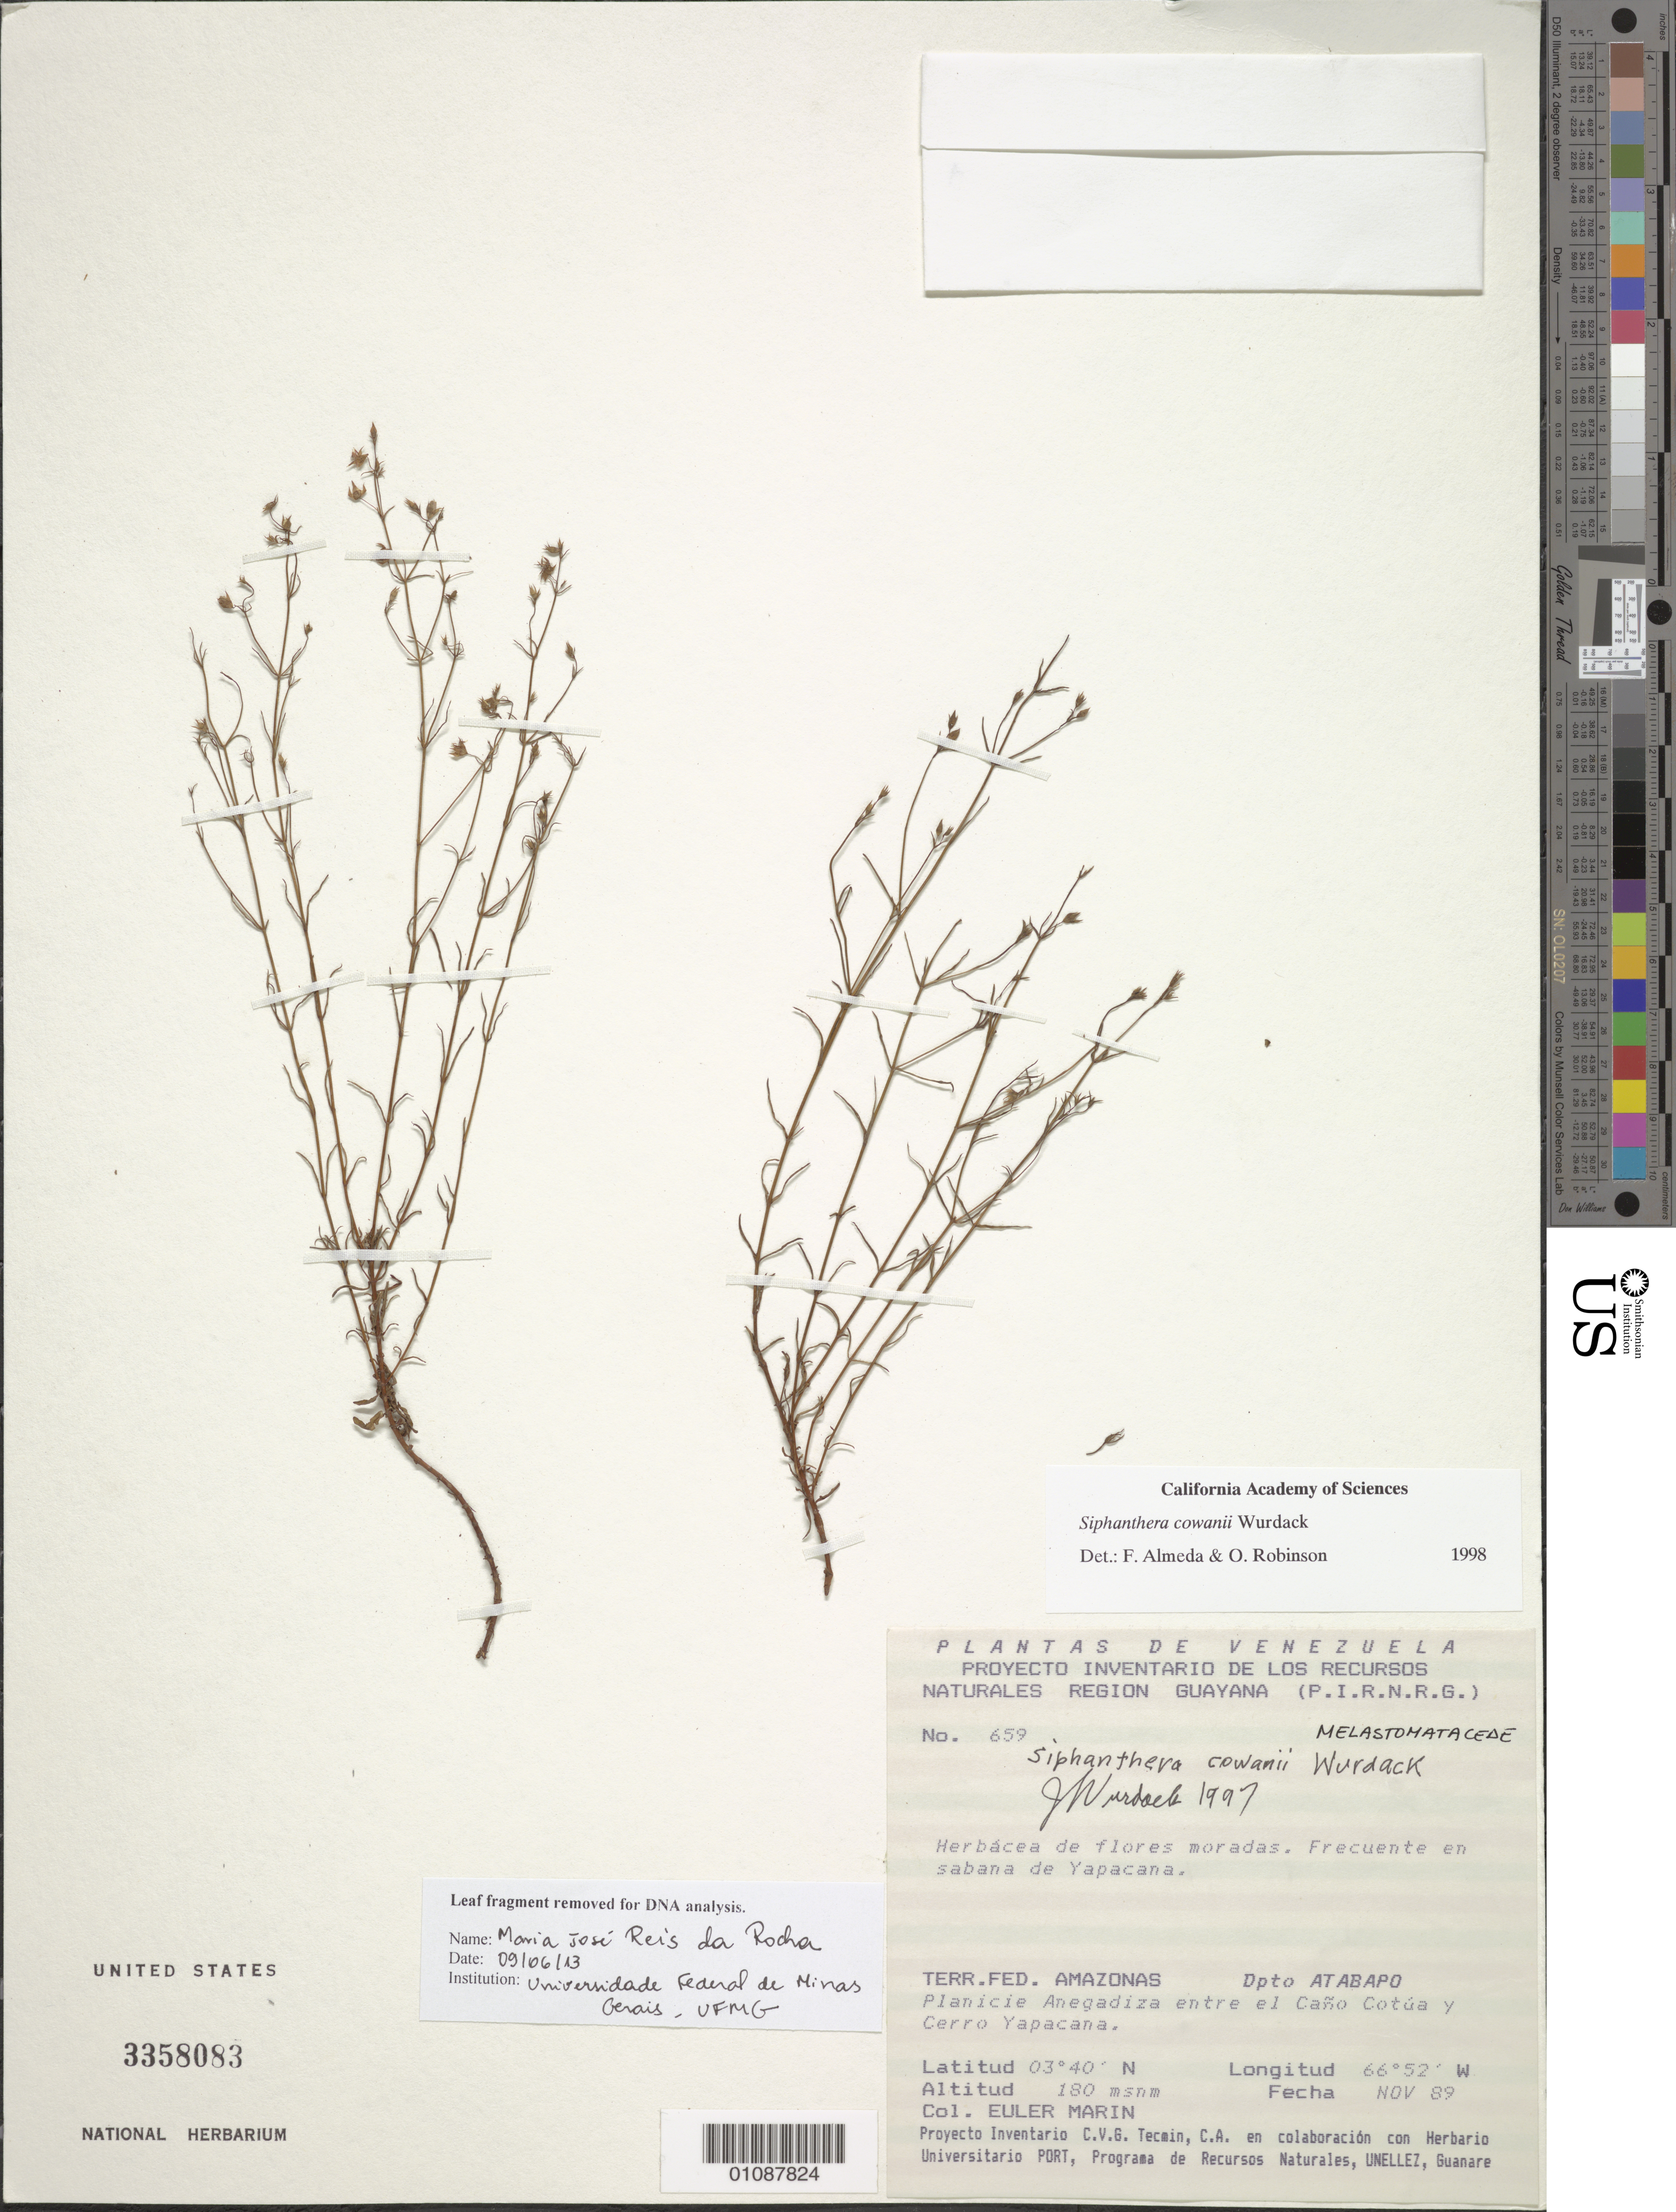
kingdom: Plantae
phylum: Tracheophyta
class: Magnoliopsida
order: Myrtales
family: Melastomataceae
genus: Siphanthera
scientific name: Siphanthera cowanii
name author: Wurdack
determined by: Almeda, F.; Robinson, O.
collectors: E. Marin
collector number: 659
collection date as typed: Nov-89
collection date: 1989-11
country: Venezuela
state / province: Amazonas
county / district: Atabapo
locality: Caño Cotúa a Cerro Yapacána. Sabana de Yapacana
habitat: Planicie anegadiza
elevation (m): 180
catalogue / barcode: US 3358083